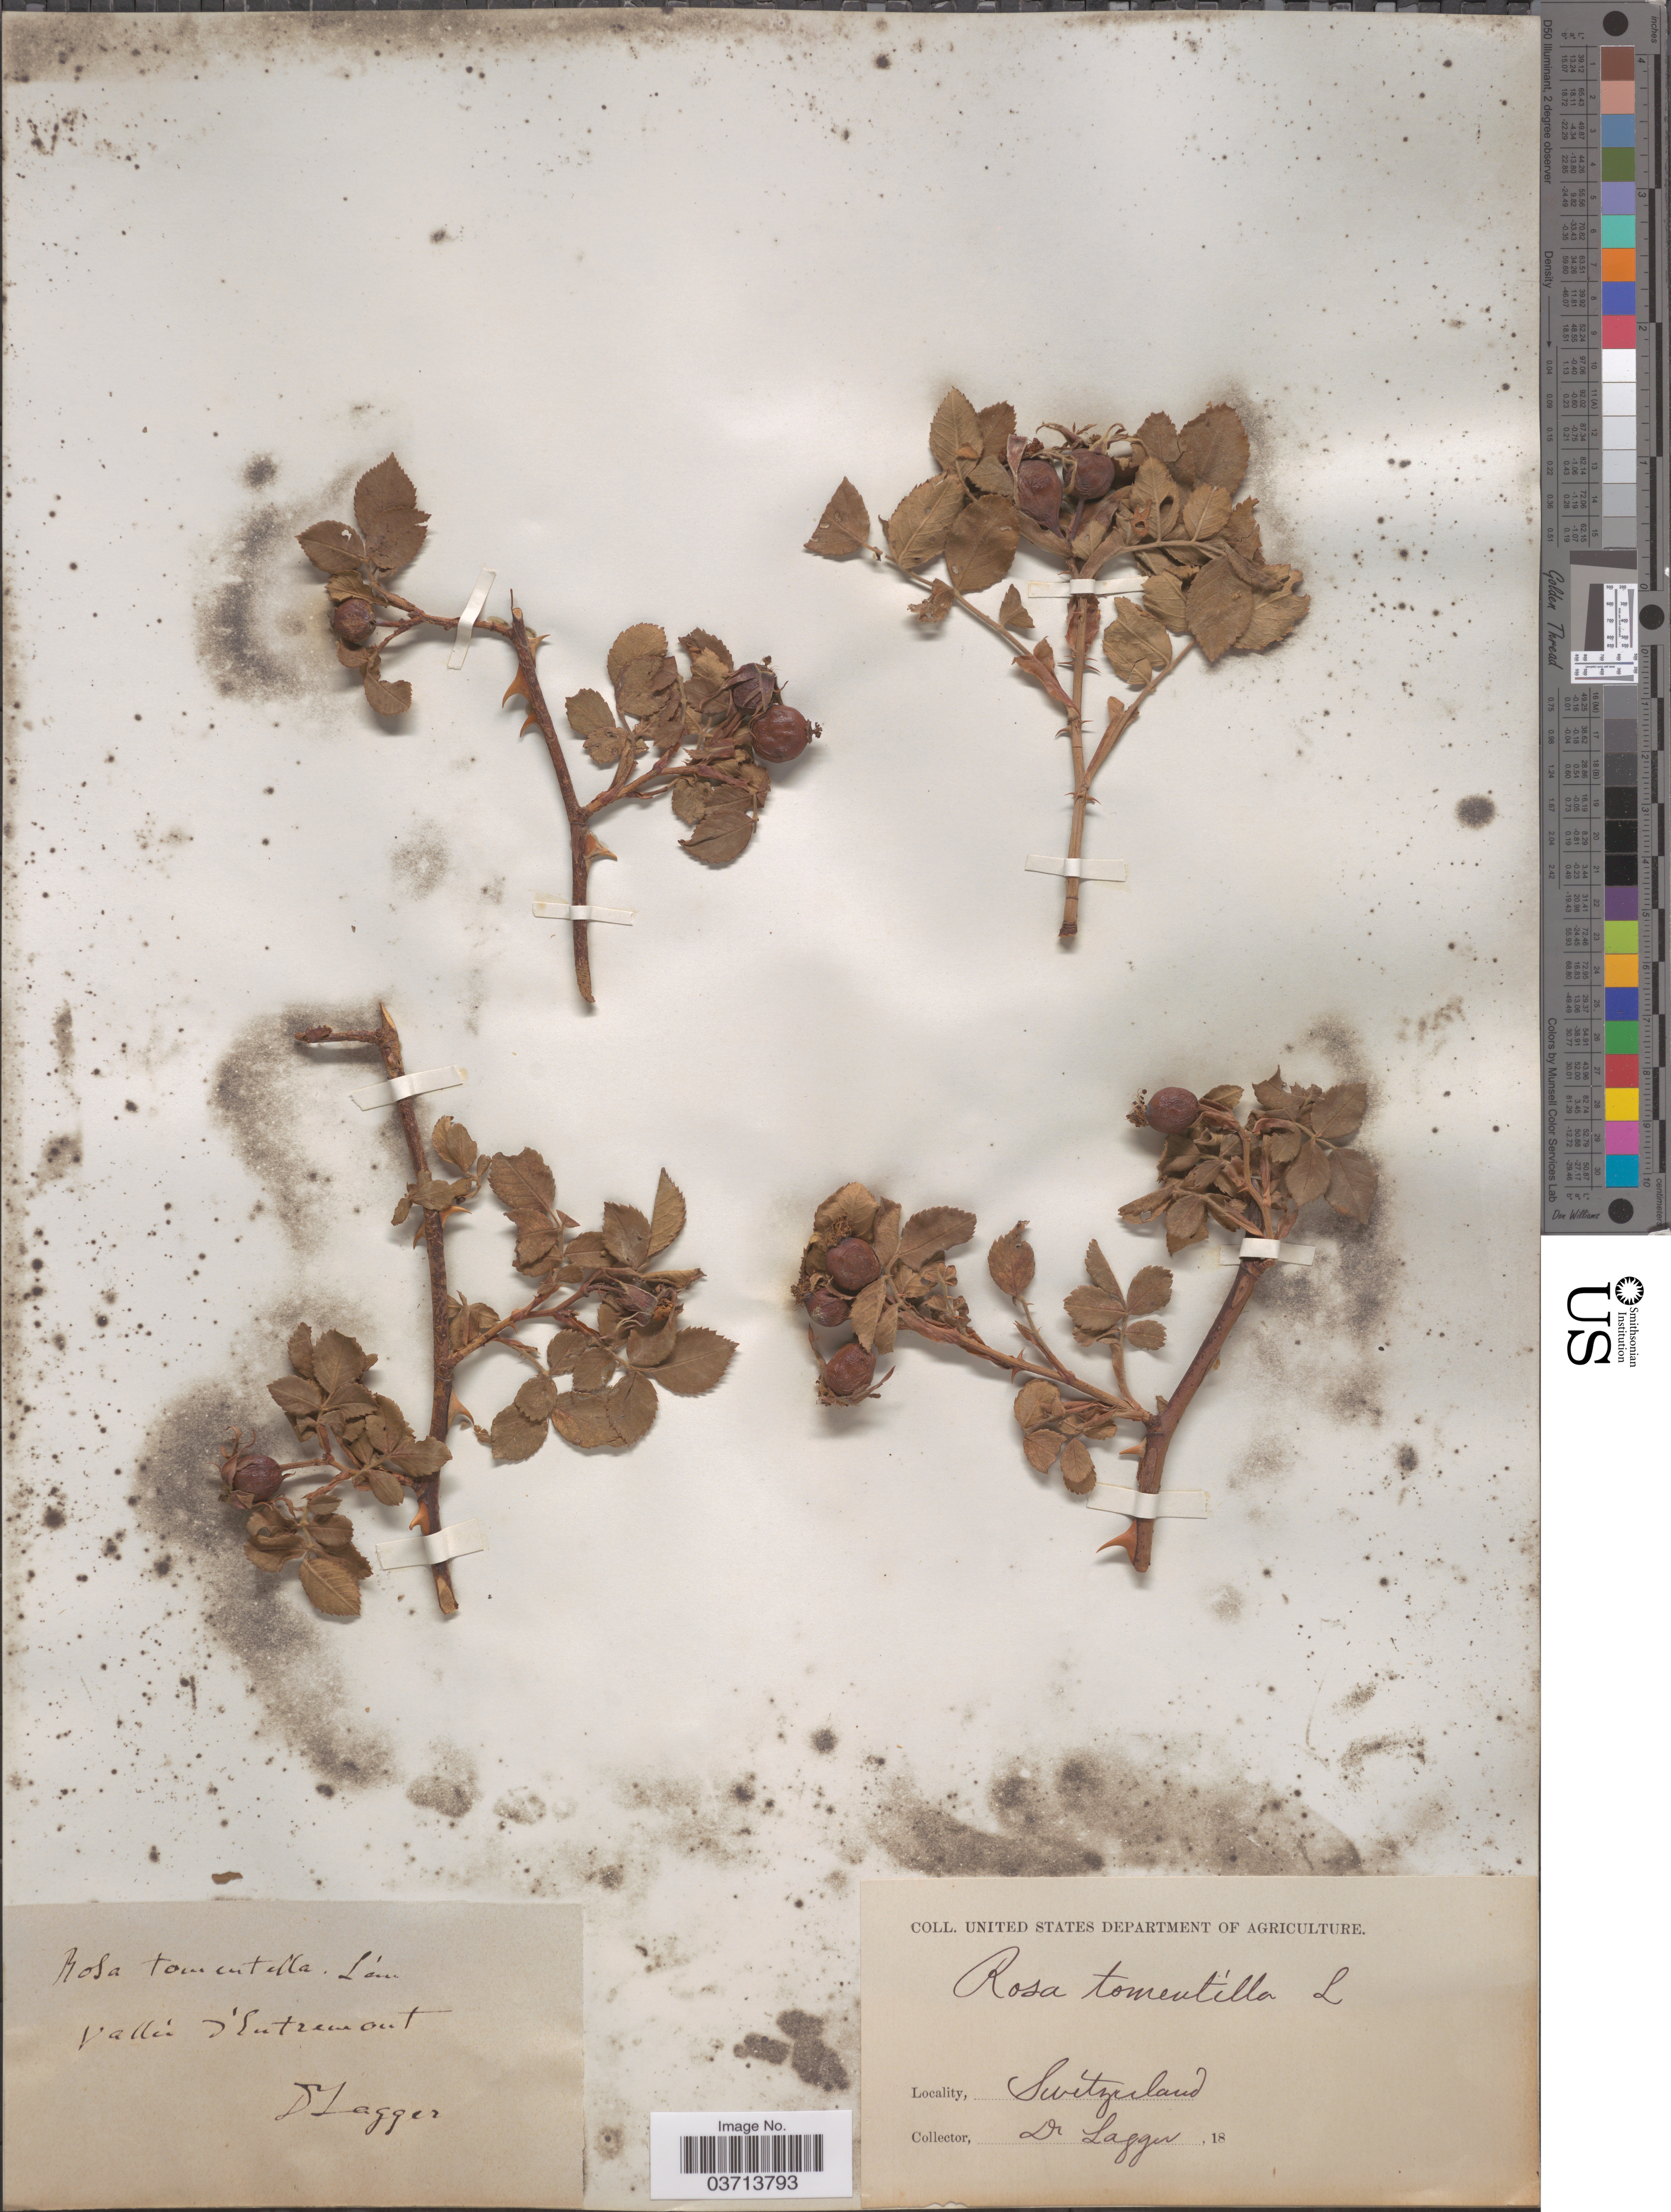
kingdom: Plantae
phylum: Tracheophyta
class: Magnoliopsida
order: Rosales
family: Rosaceae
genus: Rosa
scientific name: Rosa tomentella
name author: Léman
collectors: F. J. Lagger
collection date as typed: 18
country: Switzerland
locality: Vallée d'Entremont.